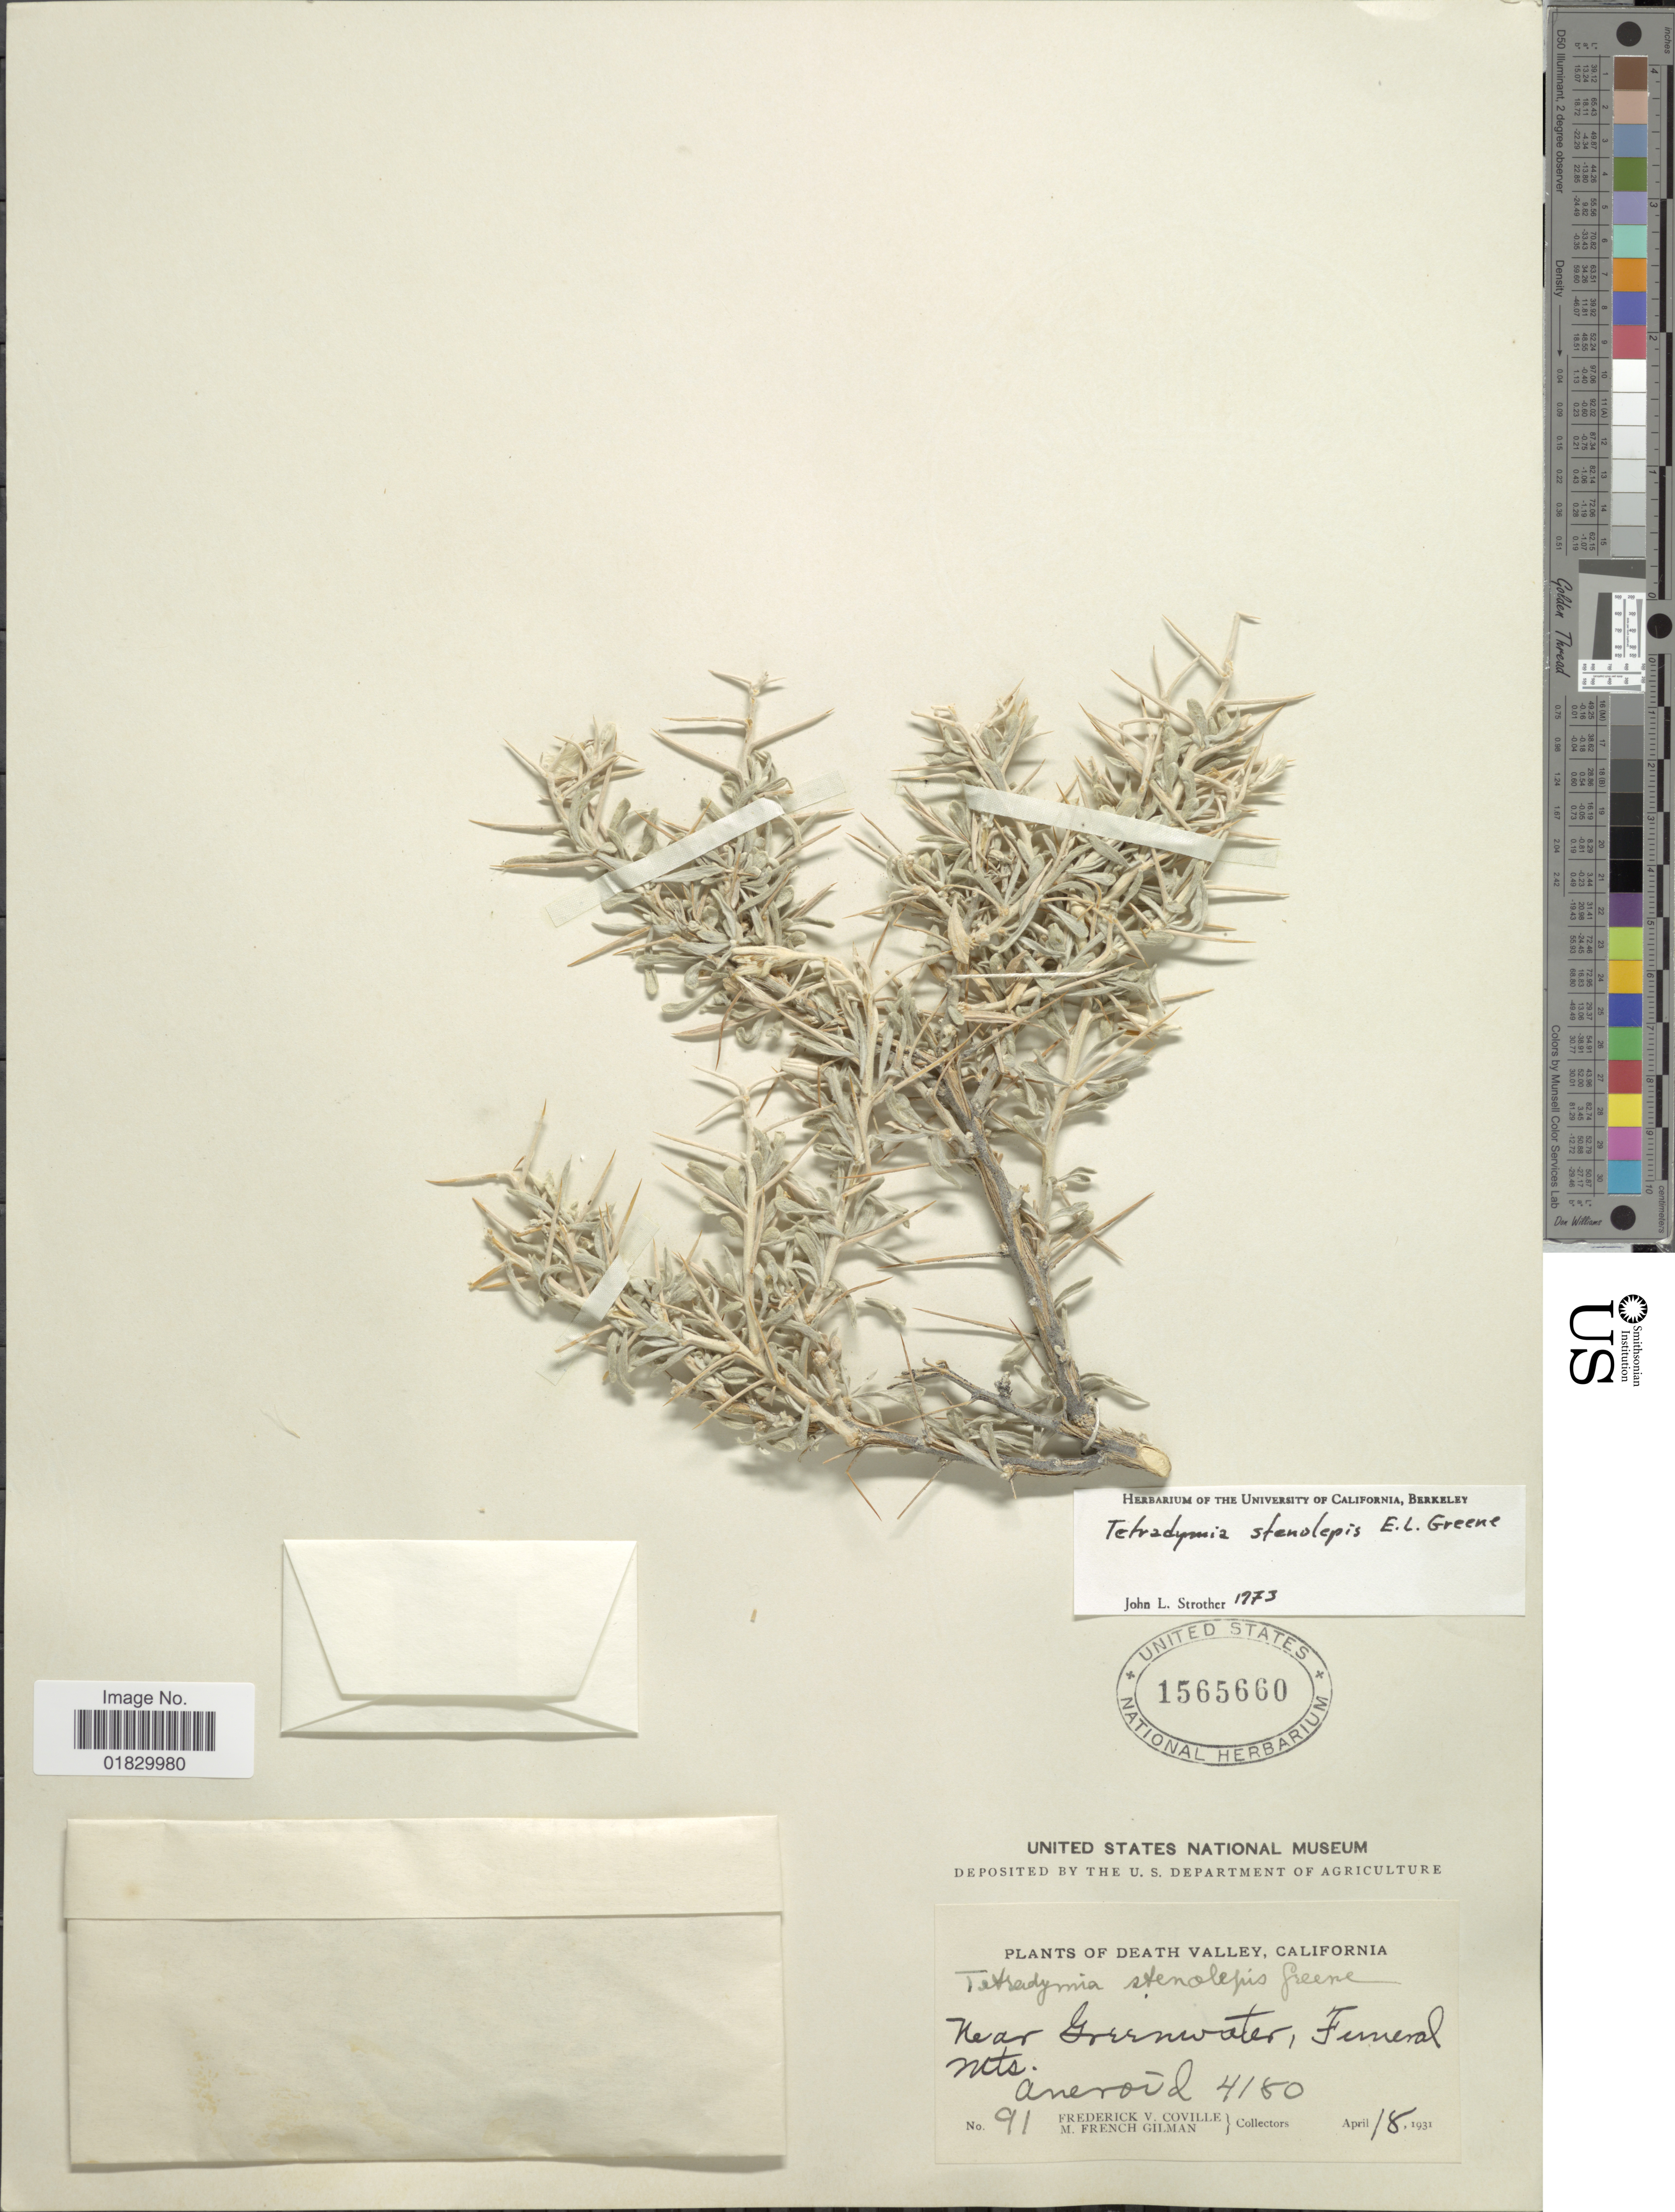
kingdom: Plantae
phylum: Tracheophyta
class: Magnoliopsida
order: Asterales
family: Asteraceae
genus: Tetradymia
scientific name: Tetradymia stenolepis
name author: Greene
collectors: F. V. Coville & M. F. Gilman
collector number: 91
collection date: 1931-04-18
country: United States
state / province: California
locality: Death Valley, California, Near Greenwater, Funeral Mts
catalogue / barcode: US 1565660